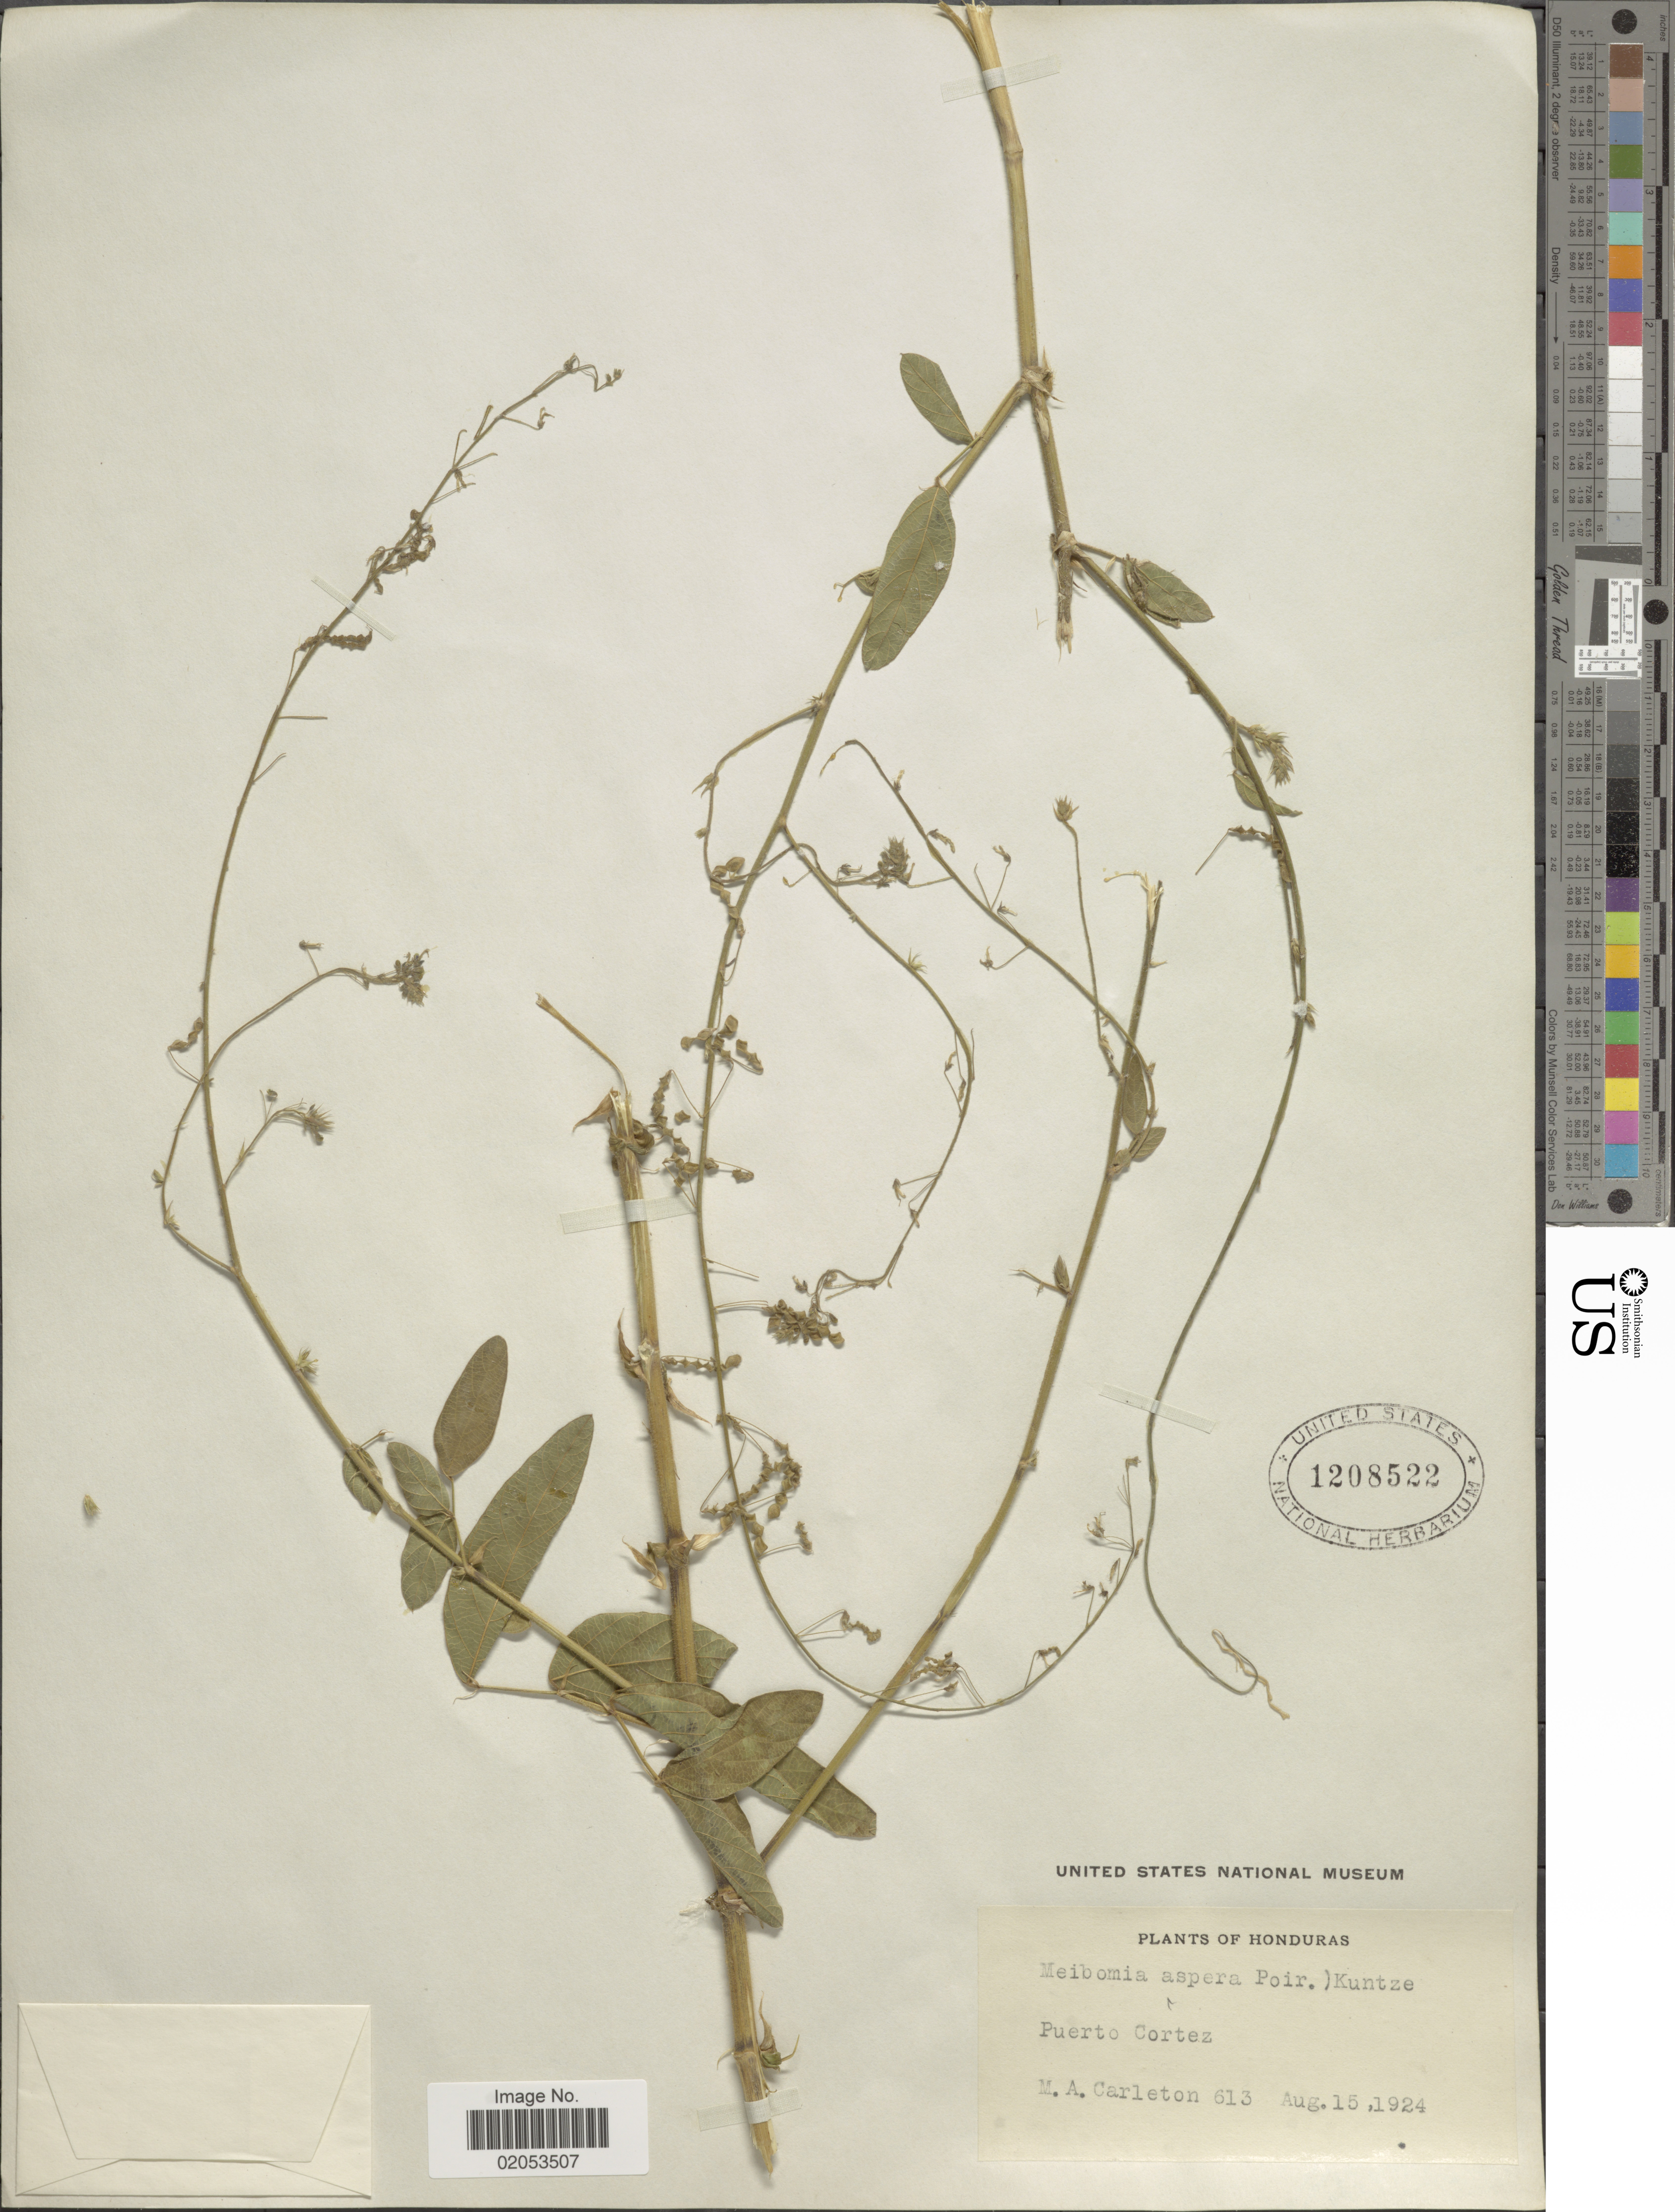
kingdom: Plantae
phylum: Tracheophyta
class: Magnoliopsida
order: Fabales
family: Fabaceae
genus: Desmodium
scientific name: Desmodium distortum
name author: (Aubl.) J.F. Macbr.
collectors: M. A. Carleton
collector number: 613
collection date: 1924-08-15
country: Honduras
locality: Puerto Cortez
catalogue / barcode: US 1208522